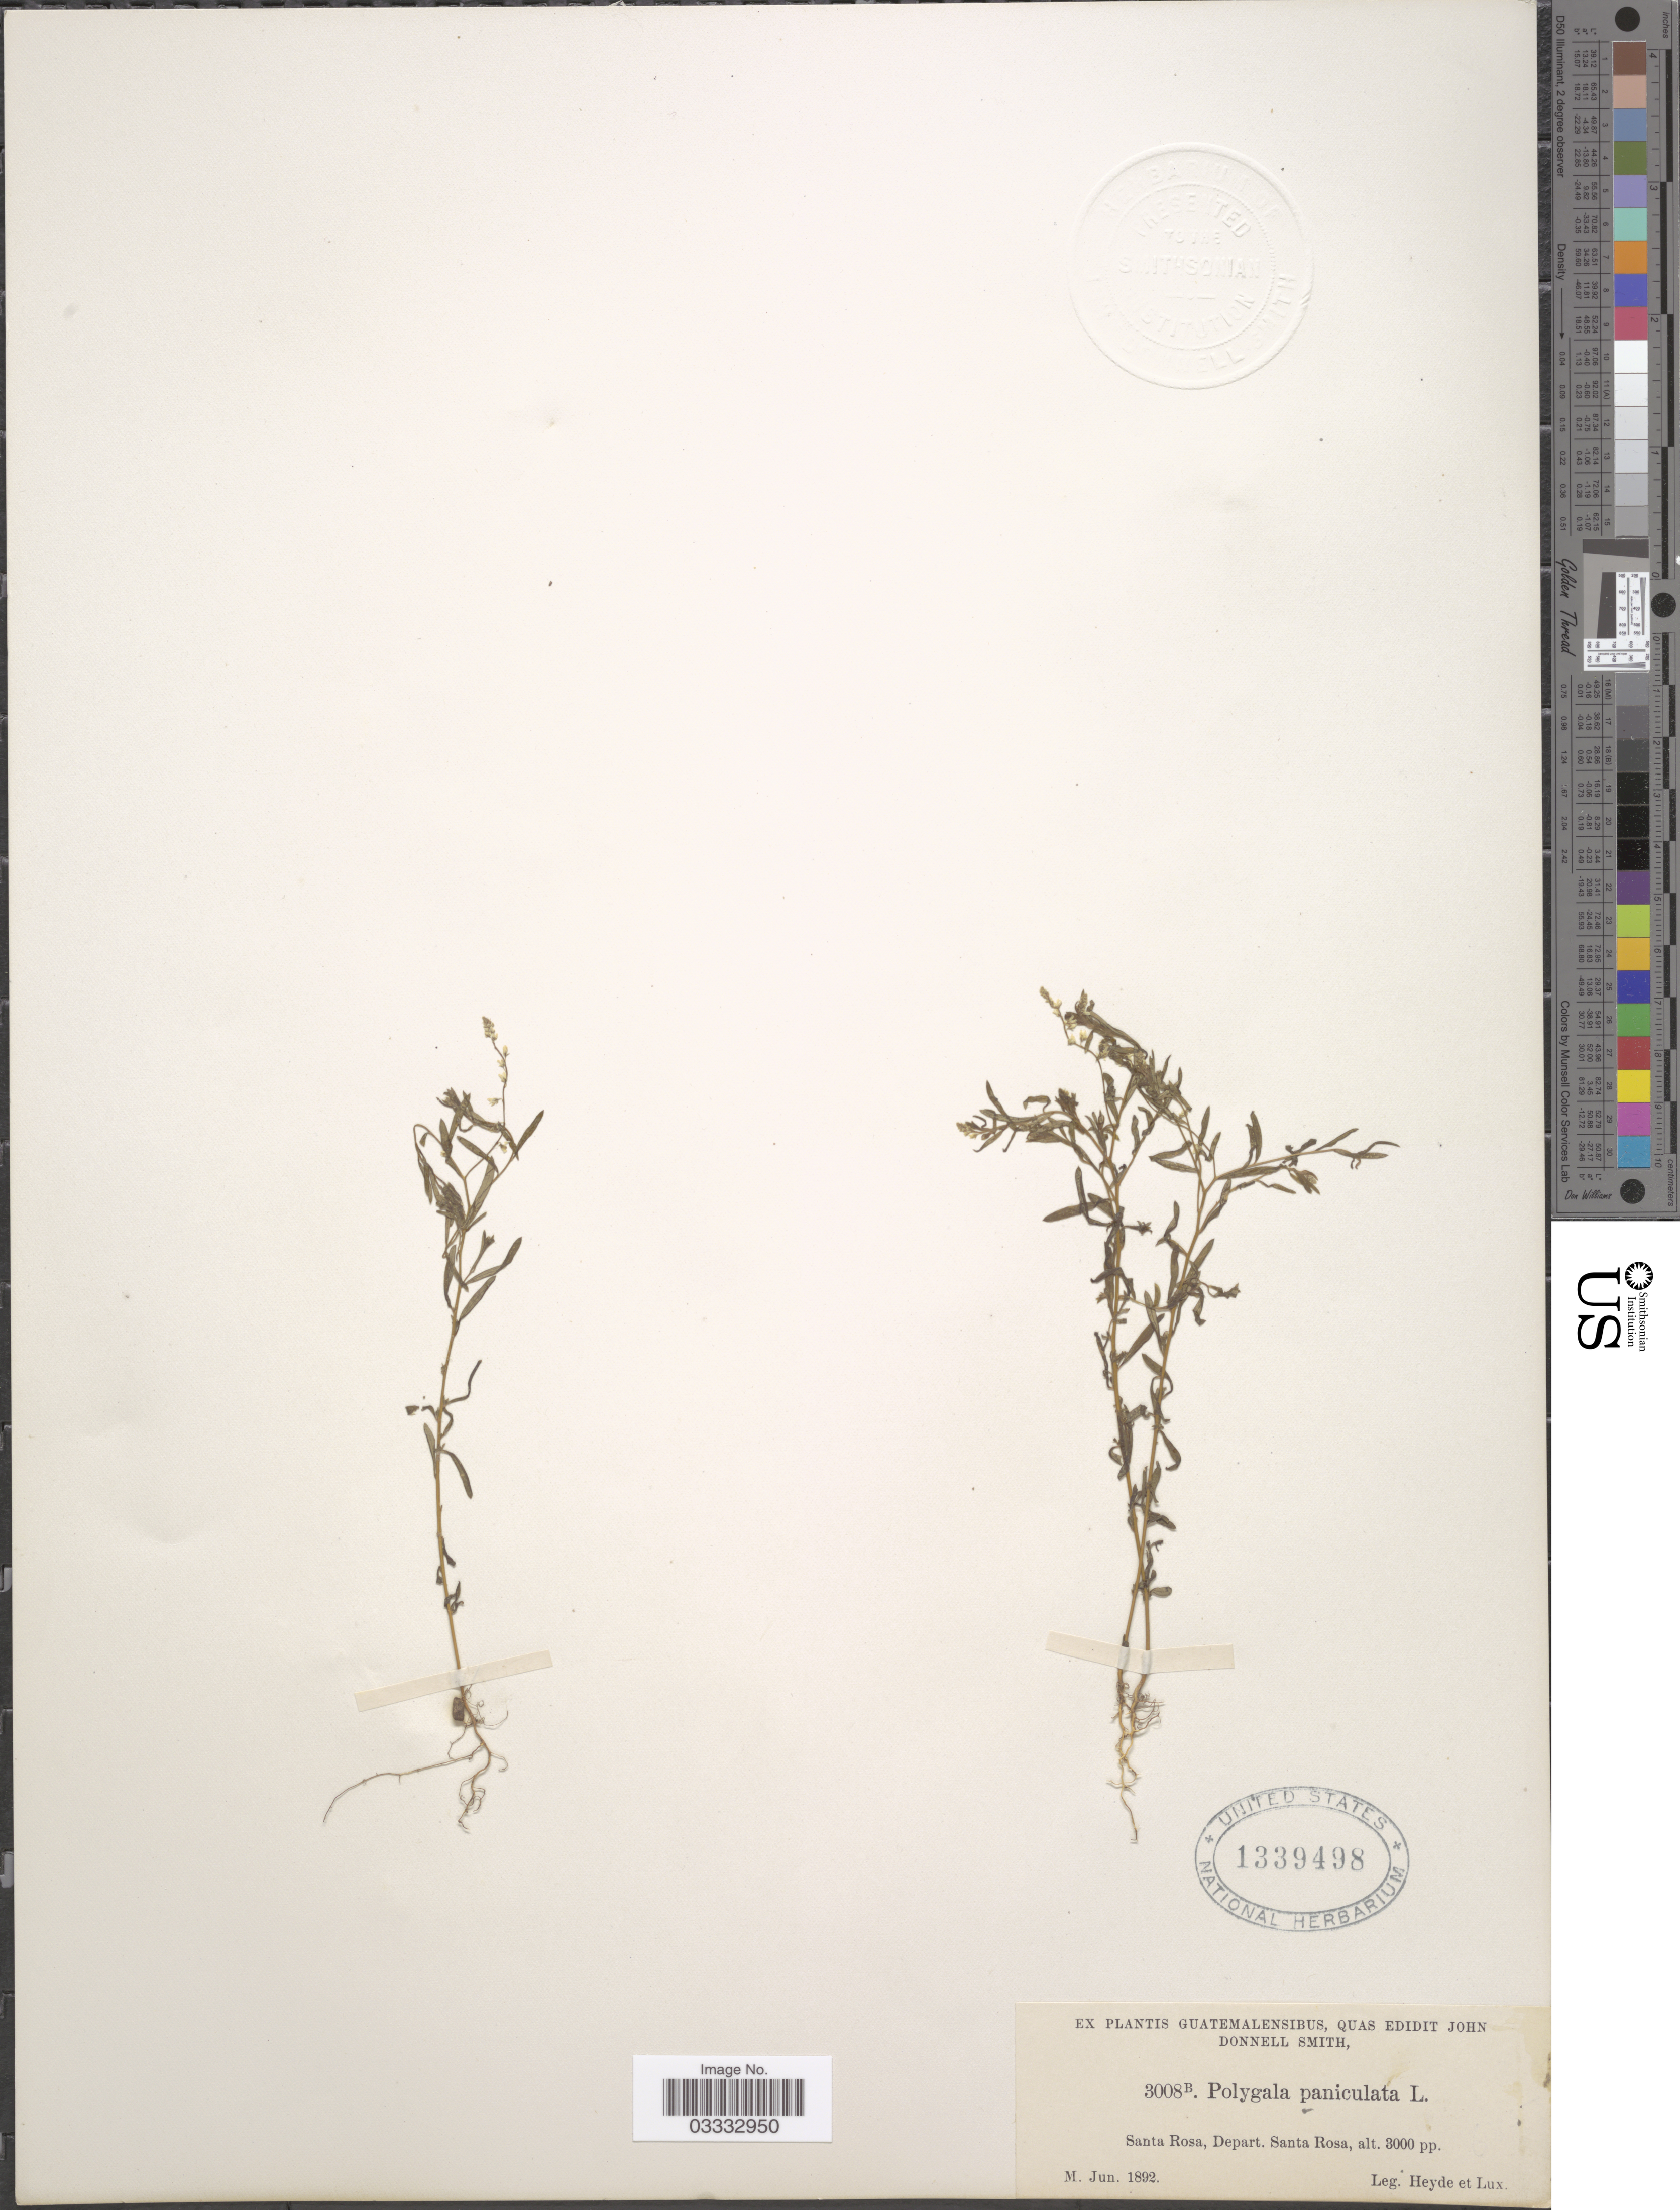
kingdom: Plantae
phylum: Tracheophyta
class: Magnoliopsida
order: Fabales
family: Polygalaceae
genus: Polygala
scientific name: Polygala paniculata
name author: L.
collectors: Heyde & Lux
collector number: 3008B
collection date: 1892-06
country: Guatemala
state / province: Santa Rosa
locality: Santa Rosa, Depart. Santa Rosa.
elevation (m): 914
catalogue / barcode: US 1339498